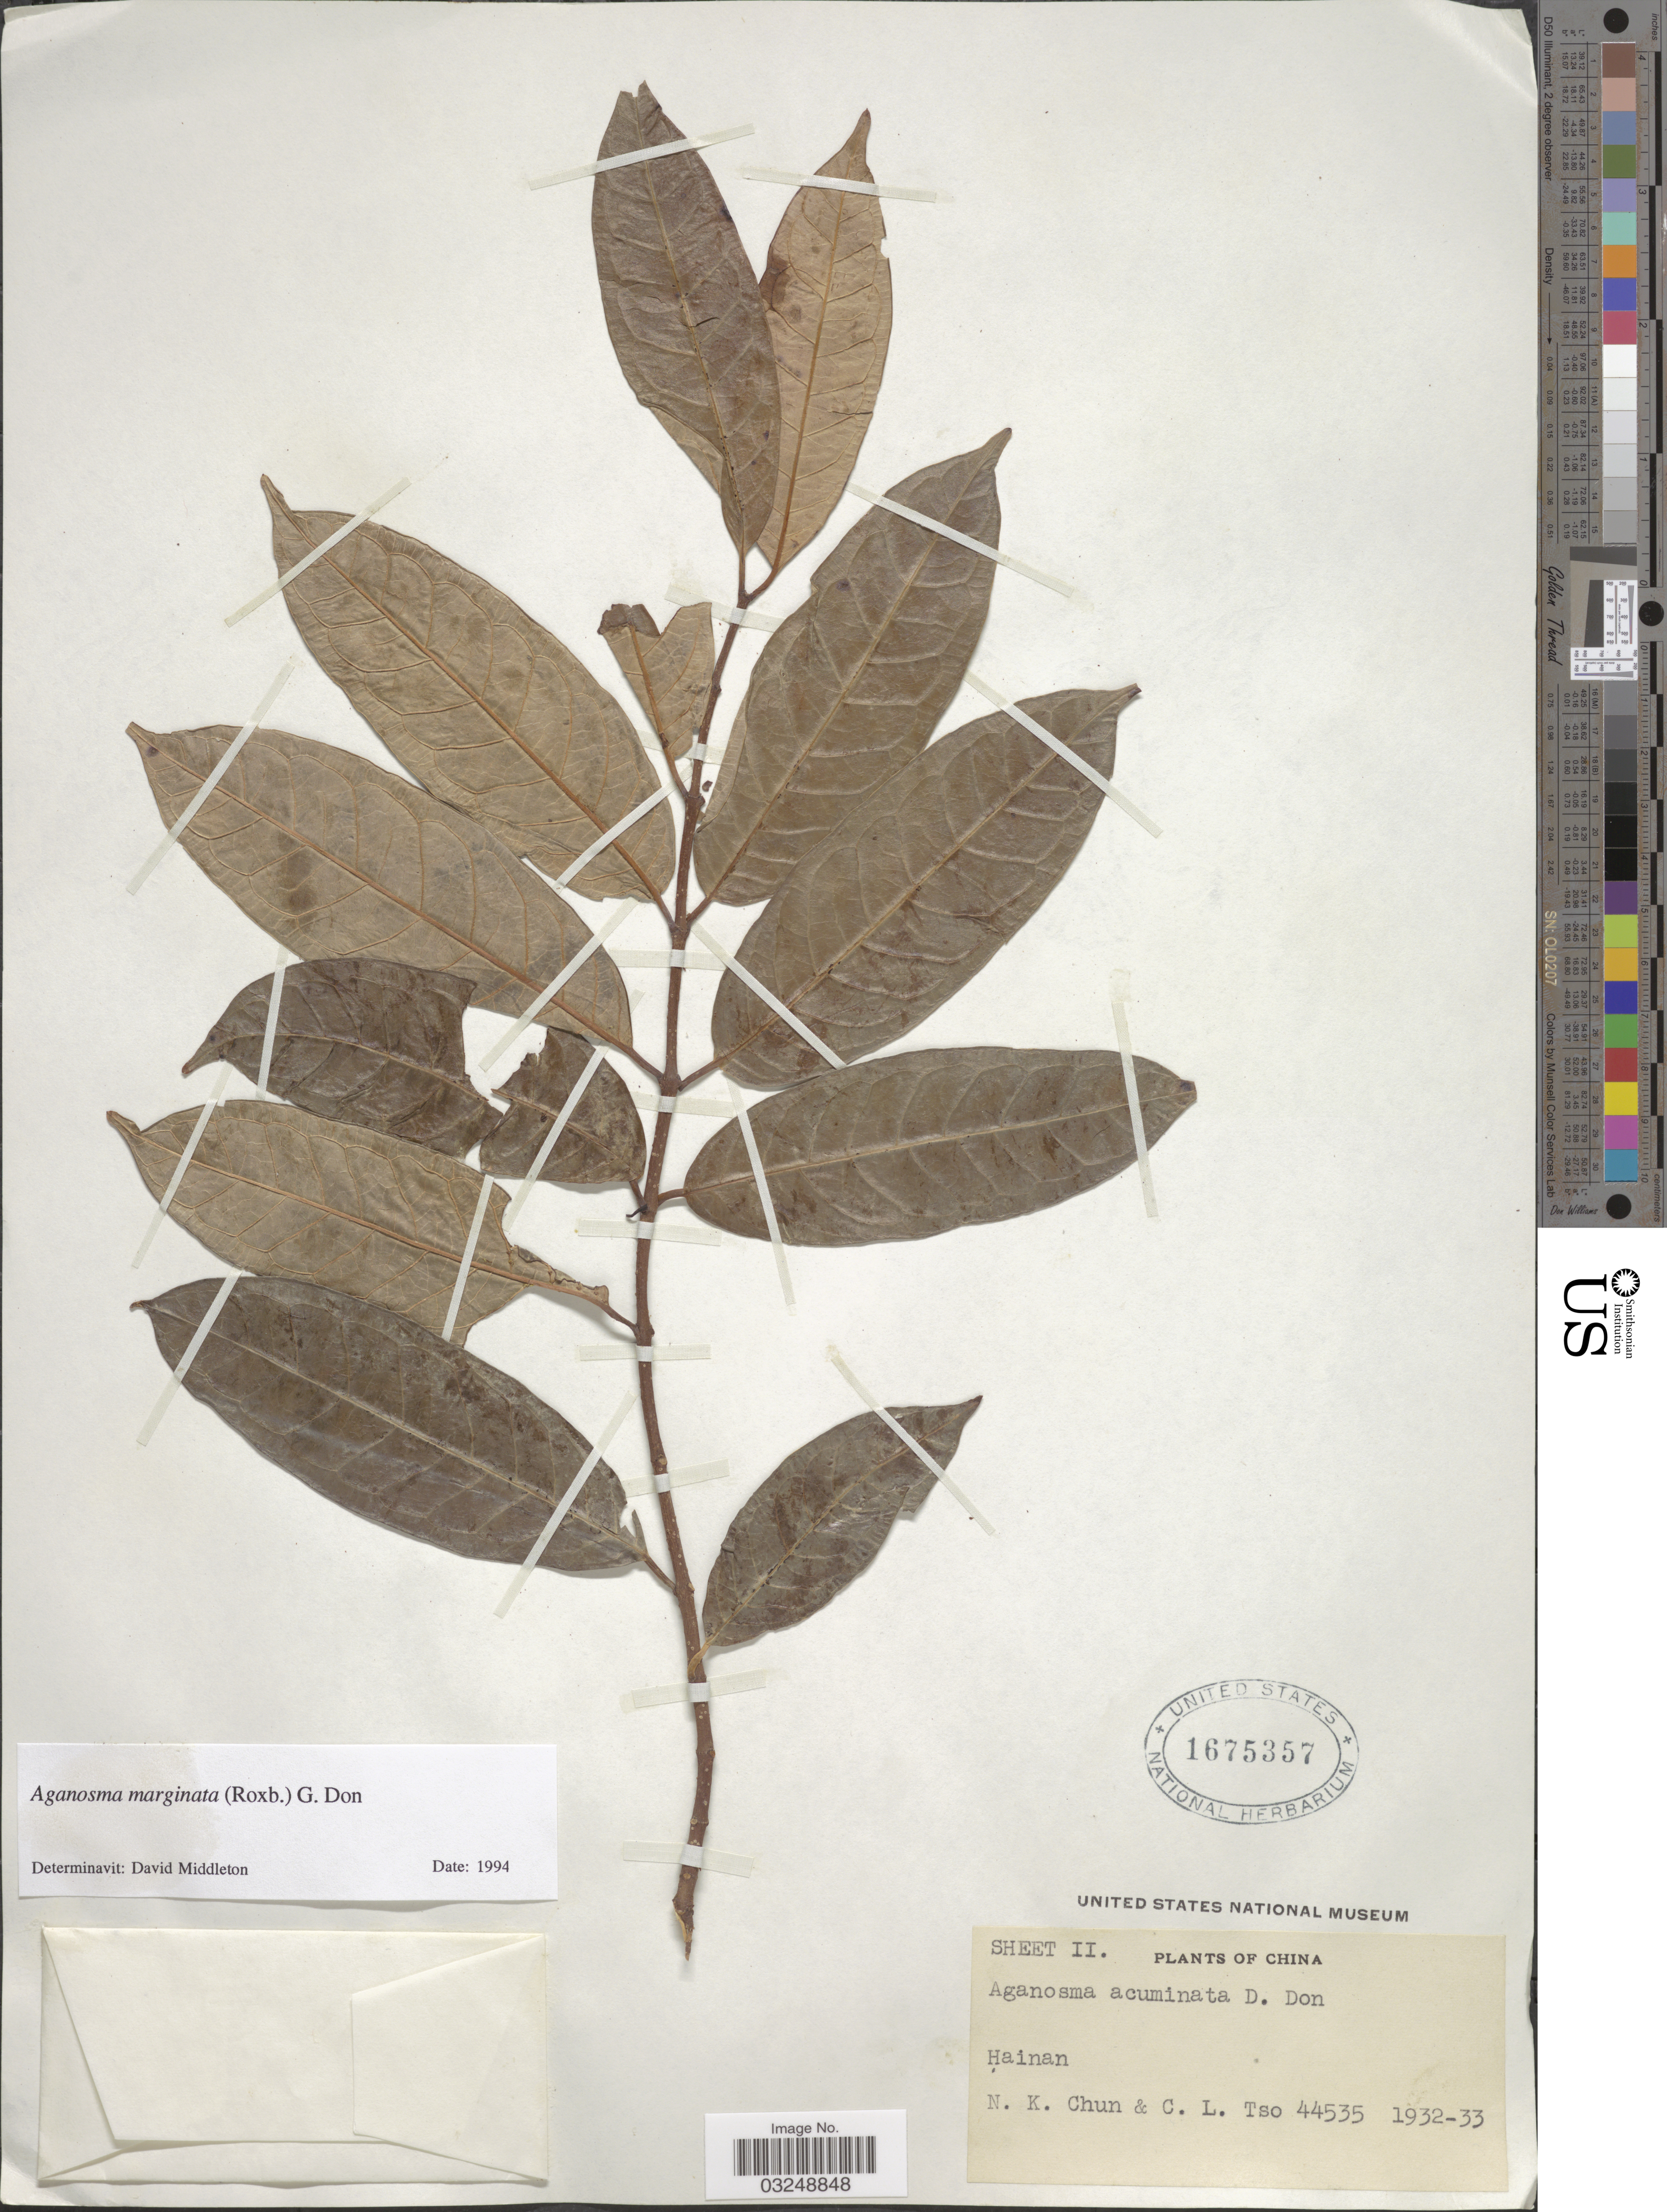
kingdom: Plantae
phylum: Tracheophyta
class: Magnoliopsida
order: Gentianales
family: Apocynaceae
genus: Aganosma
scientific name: Aganosma marginata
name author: (Roxb.) G. Don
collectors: N. K. Chun & C. Tso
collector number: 44535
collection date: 1932/1933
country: China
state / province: Hainan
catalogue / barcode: US 1675357